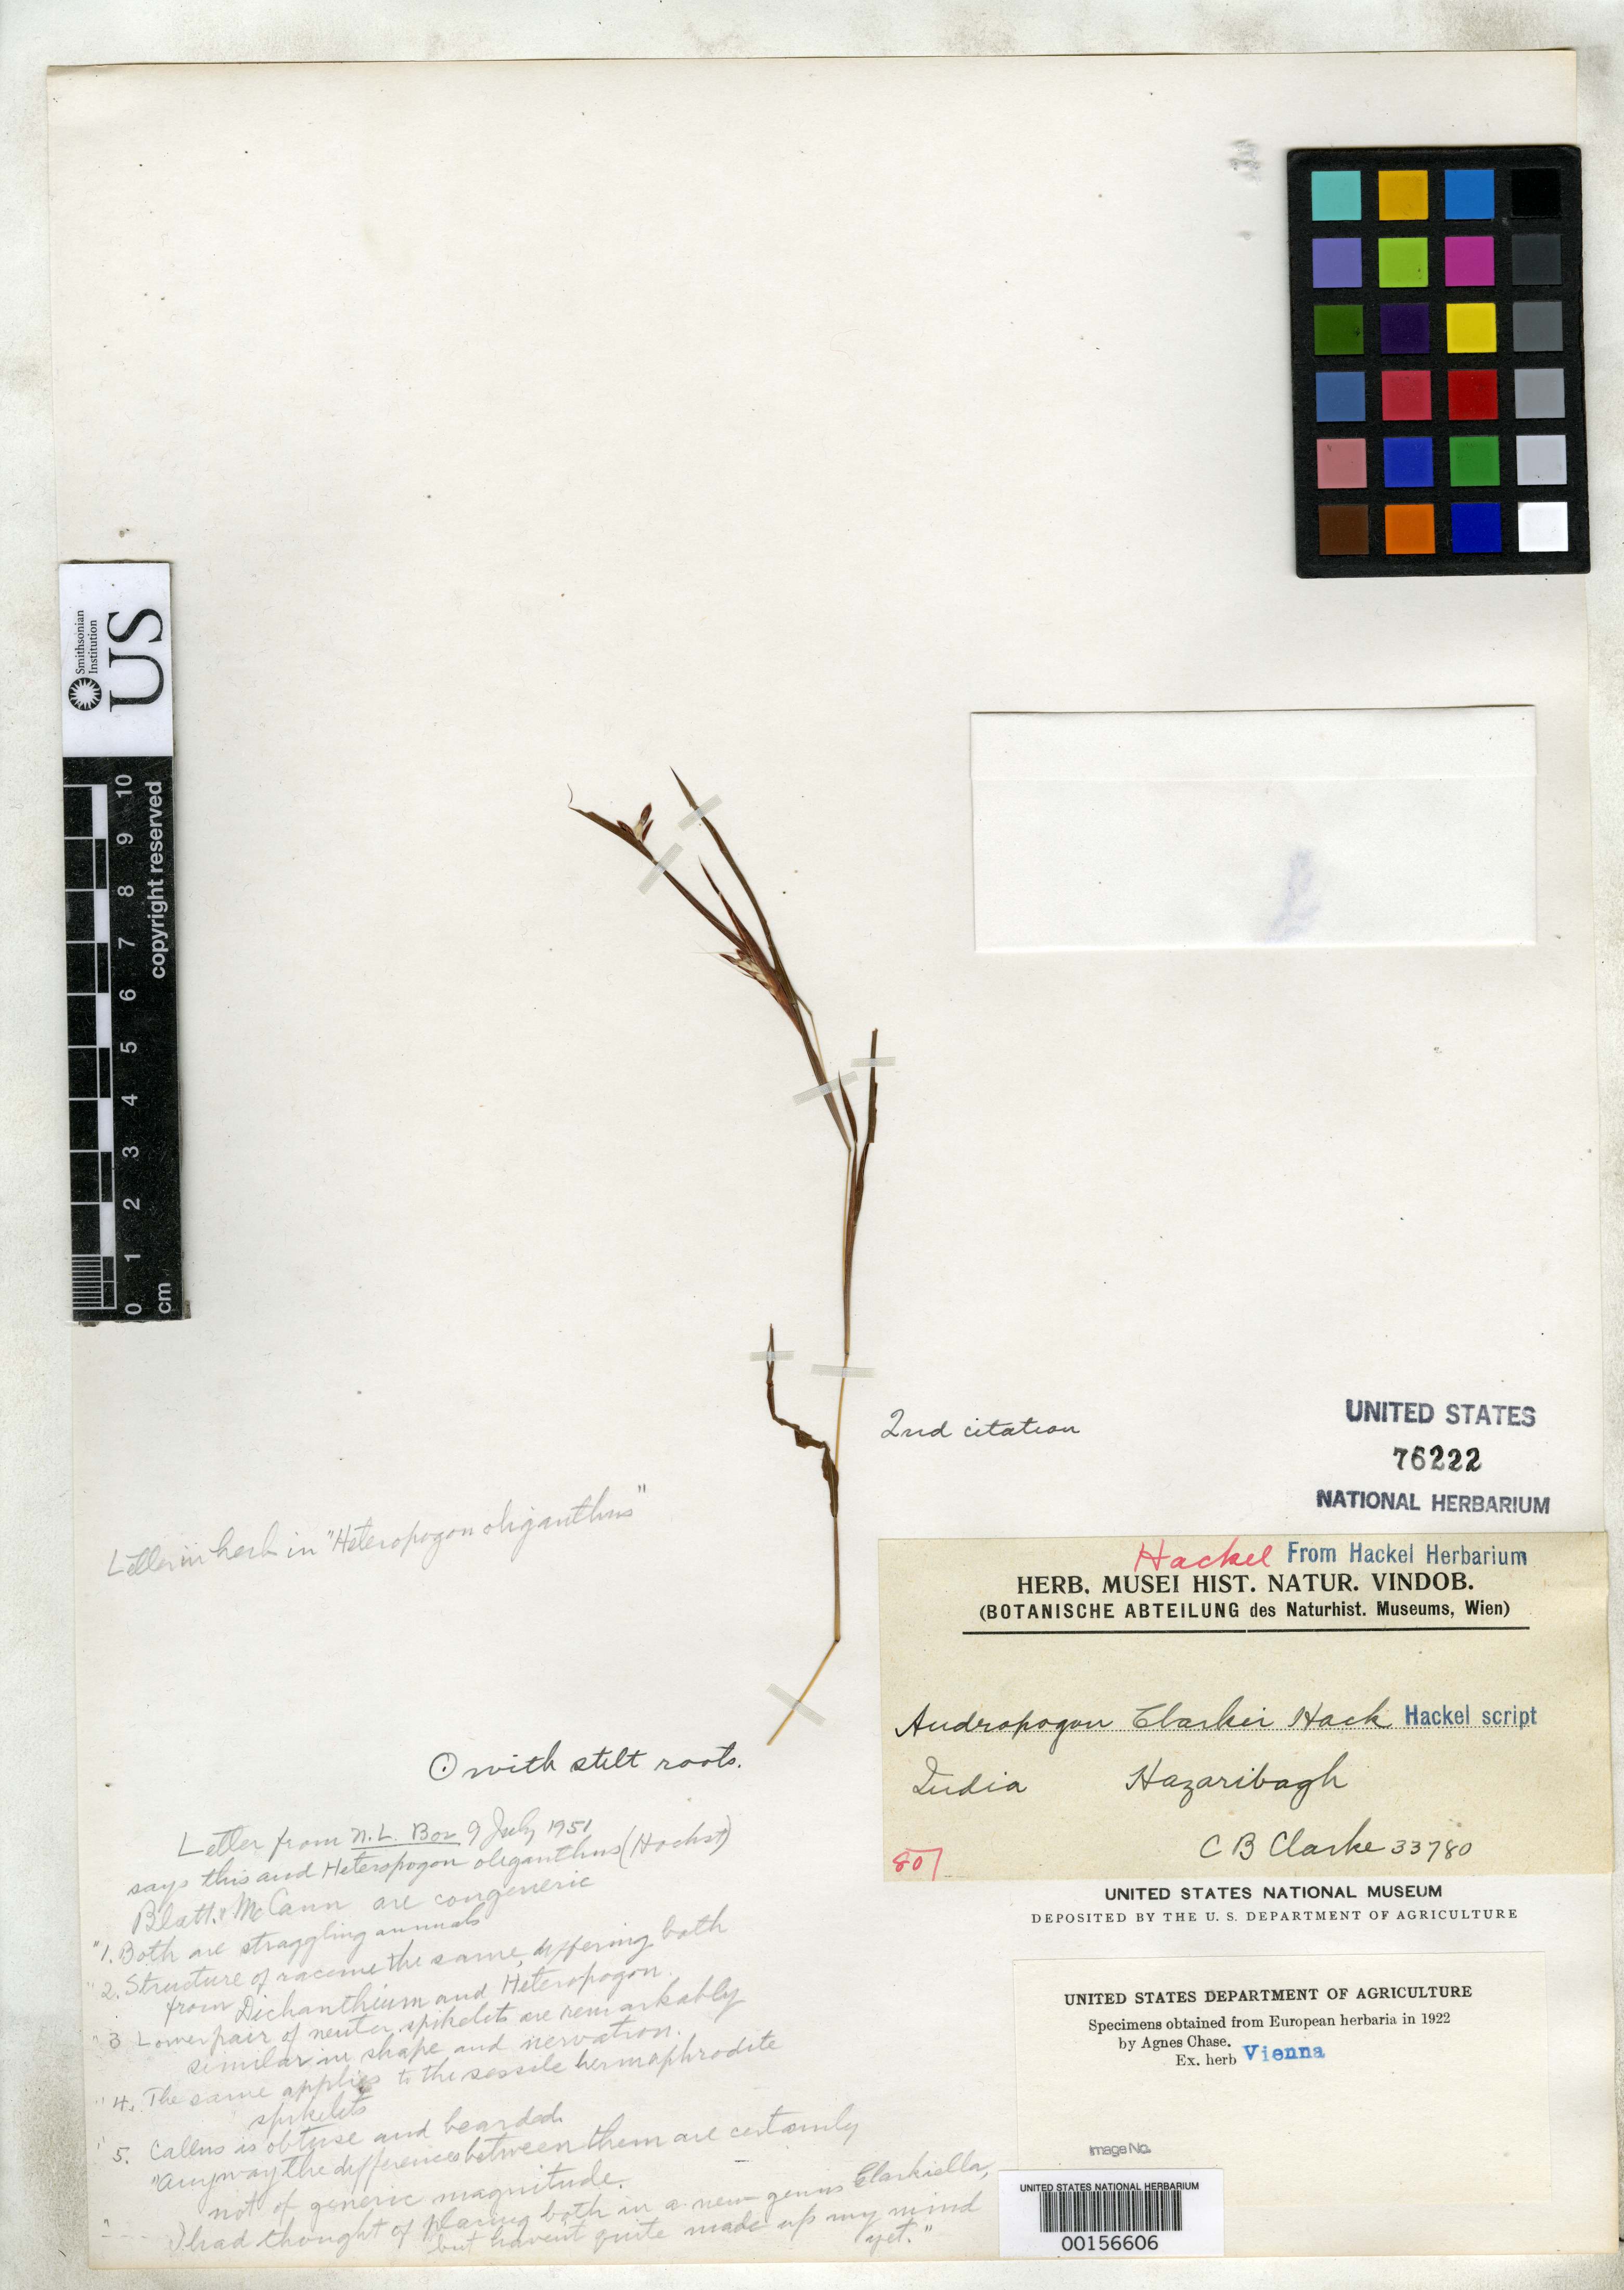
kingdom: Plantae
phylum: Tracheophyta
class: Liliopsida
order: Poales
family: Poaceae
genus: Andropogon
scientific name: Andropogon clarkei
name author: Hack.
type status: Type Fragment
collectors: C. B. Clarke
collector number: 33780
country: India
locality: Hazaribagh.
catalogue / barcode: US 76222